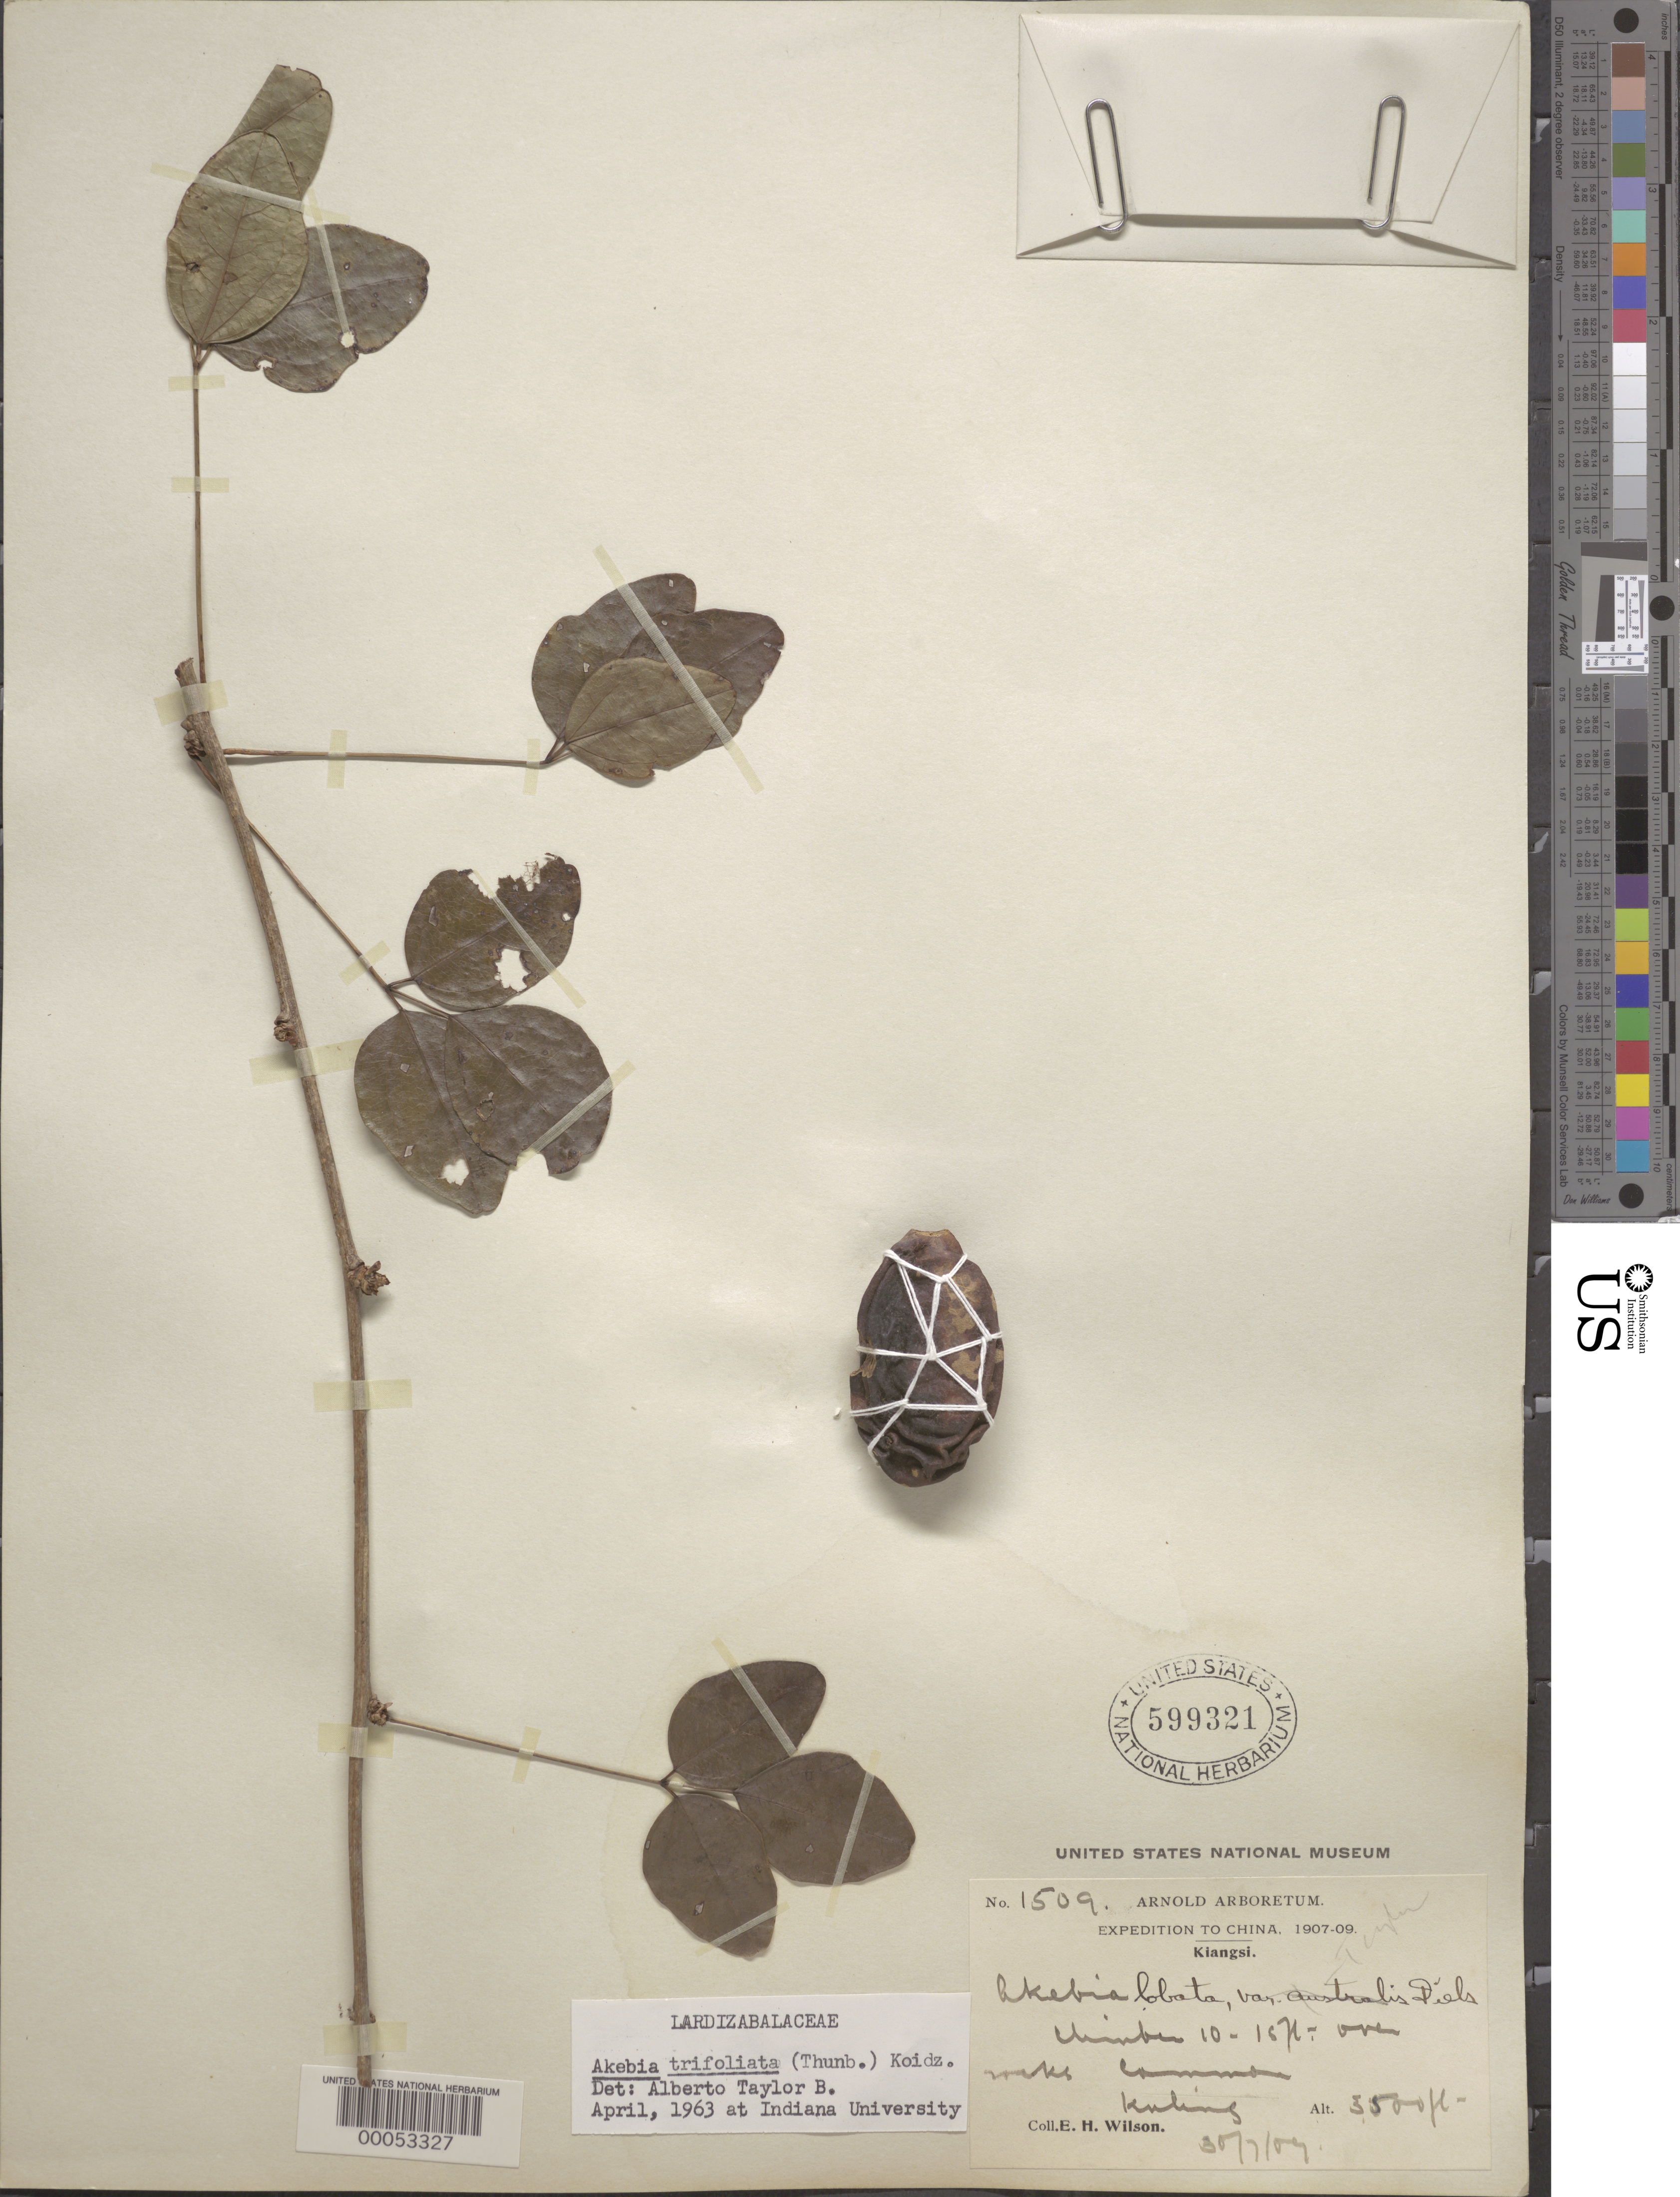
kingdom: Plantae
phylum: Tracheophyta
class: Magnoliopsida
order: Ranunculales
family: Lardizabalaceae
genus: Akebia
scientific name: Akebia trifoliata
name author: (Thunb.) Koidz.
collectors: E. H. Wilson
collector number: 1509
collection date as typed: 1907 to -- -- 1909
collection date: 1907/1909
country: China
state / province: Jiangxi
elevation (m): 1067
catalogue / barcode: US 599321